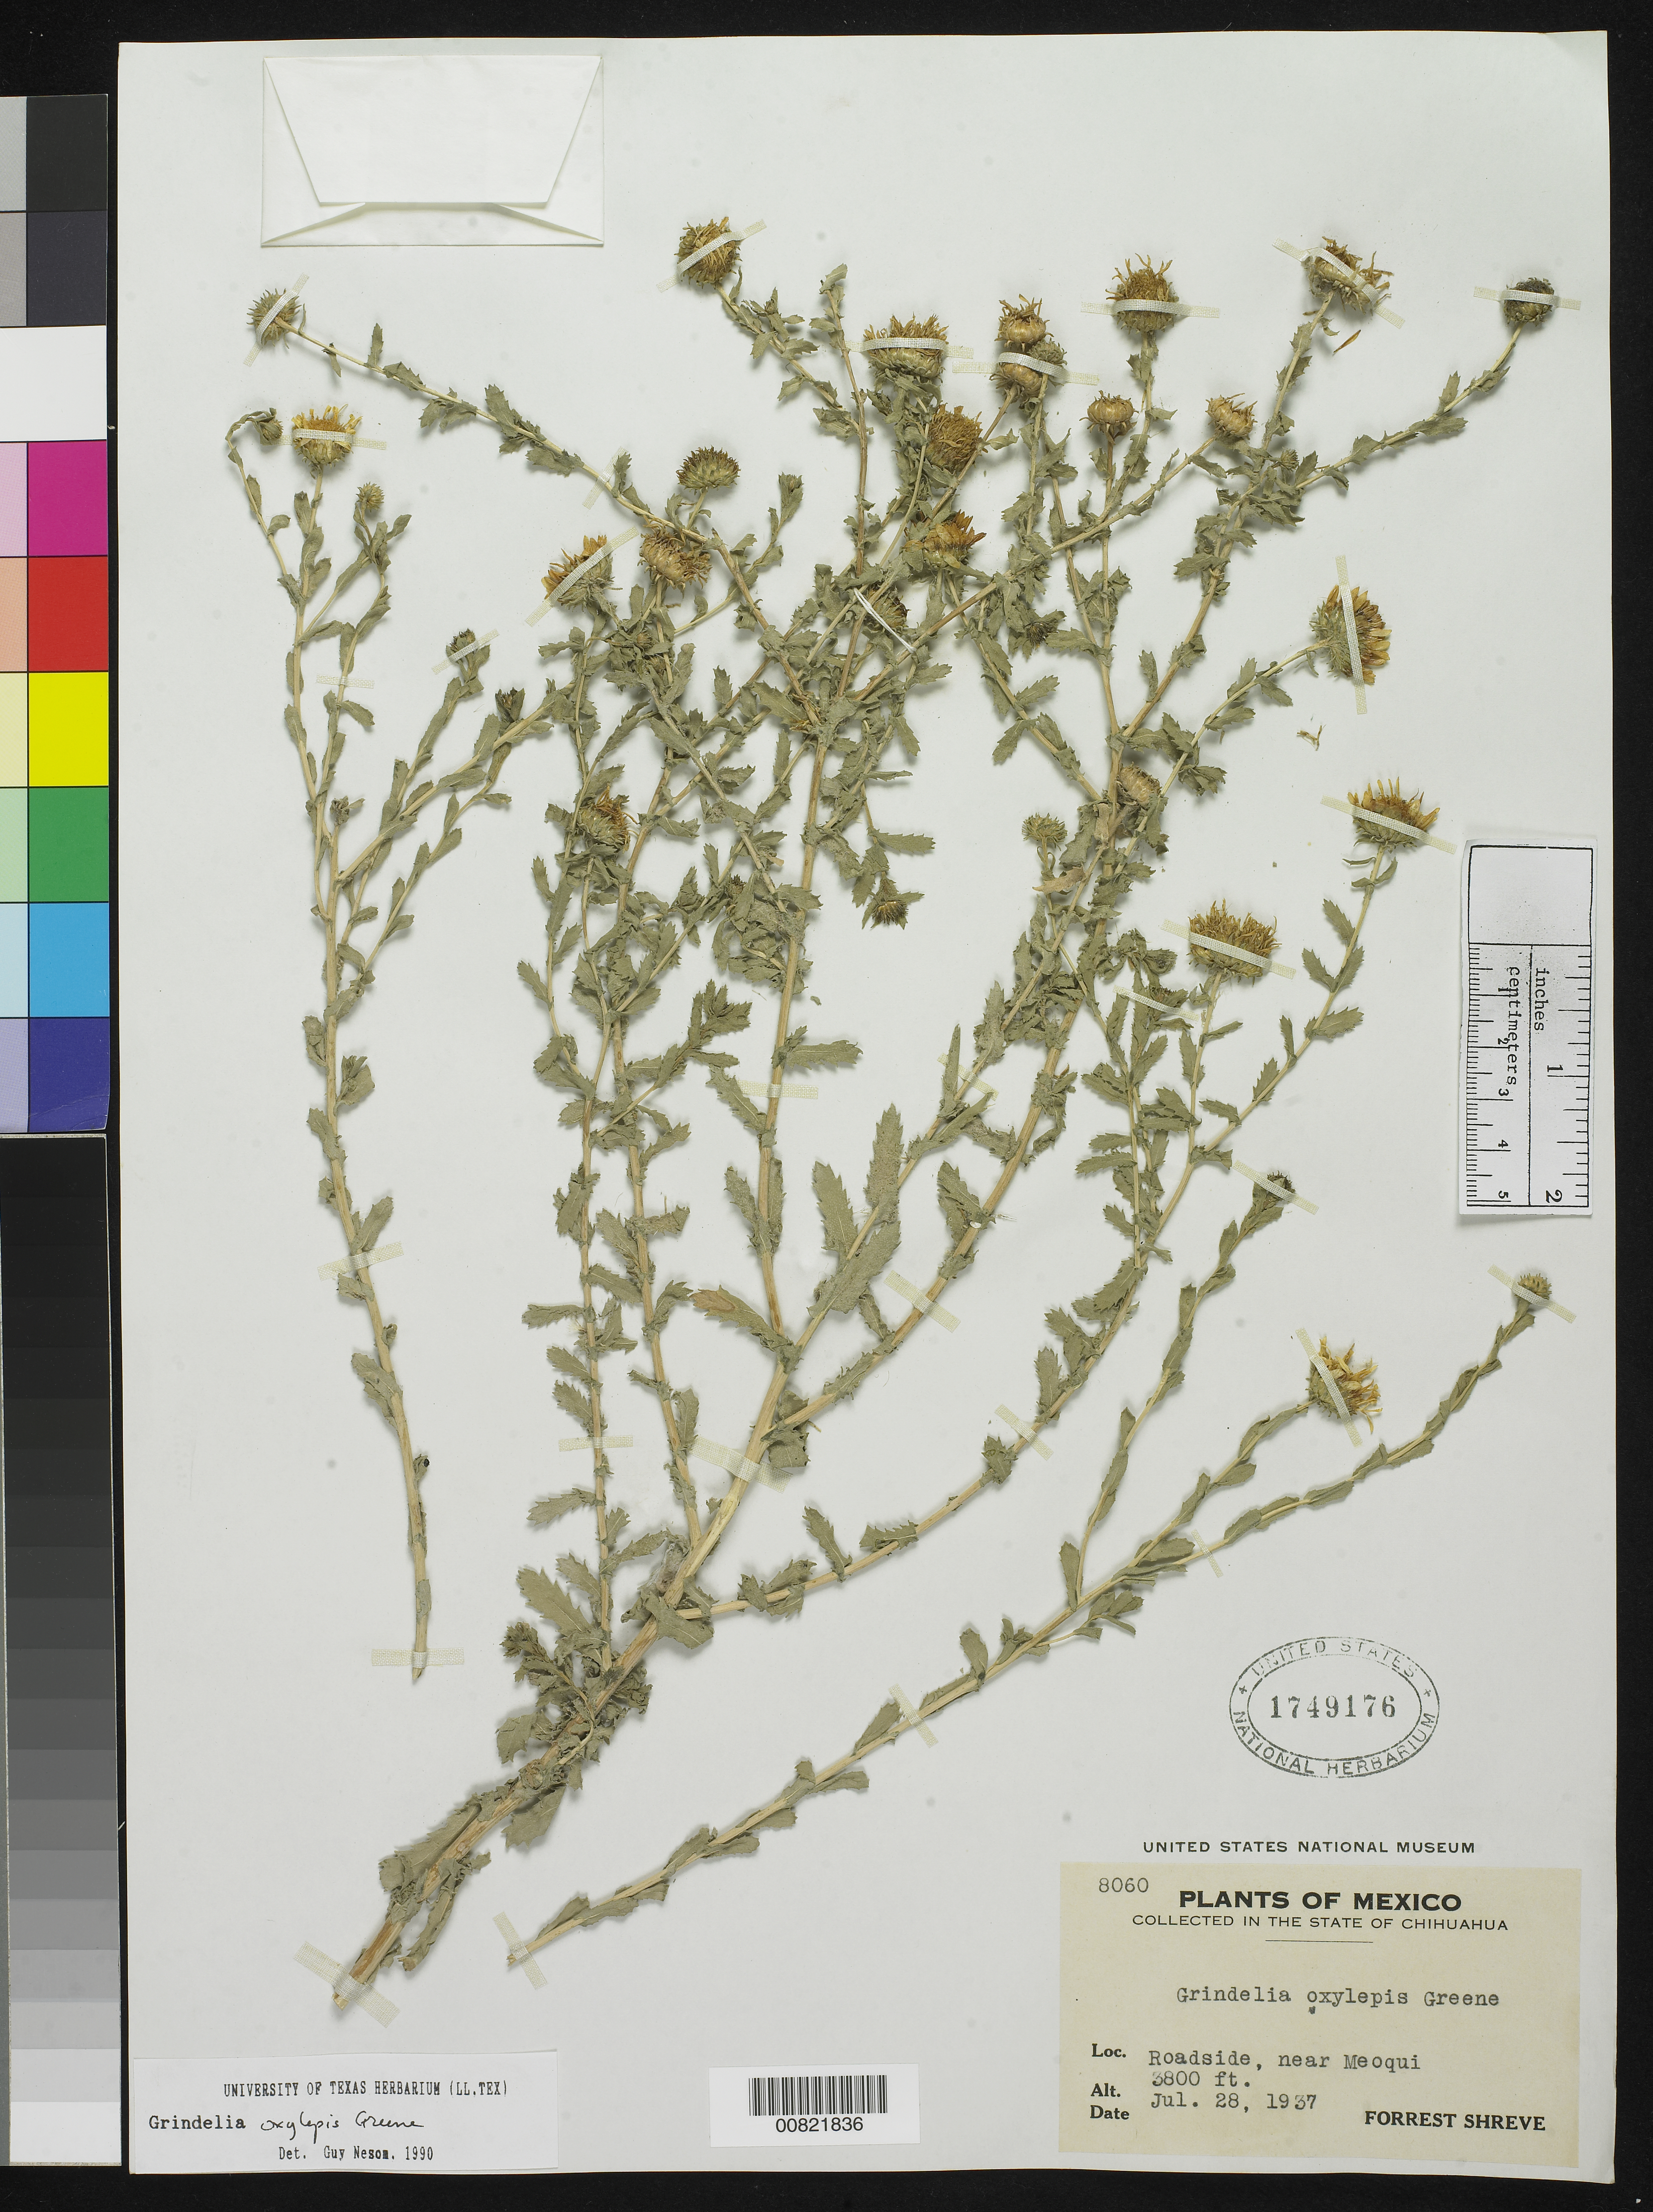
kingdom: Plantae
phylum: Tracheophyta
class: Magnoliopsida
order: Asterales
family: Asteraceae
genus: Grindelia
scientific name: Grindelia oxylepis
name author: Greene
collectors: F. Shreve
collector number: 8060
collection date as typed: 28 Jul 1937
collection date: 1937-07-28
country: Mexico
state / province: Chihuahua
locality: Roadside, near Meoqui, Chihuahua.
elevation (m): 1158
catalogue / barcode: US 1749176